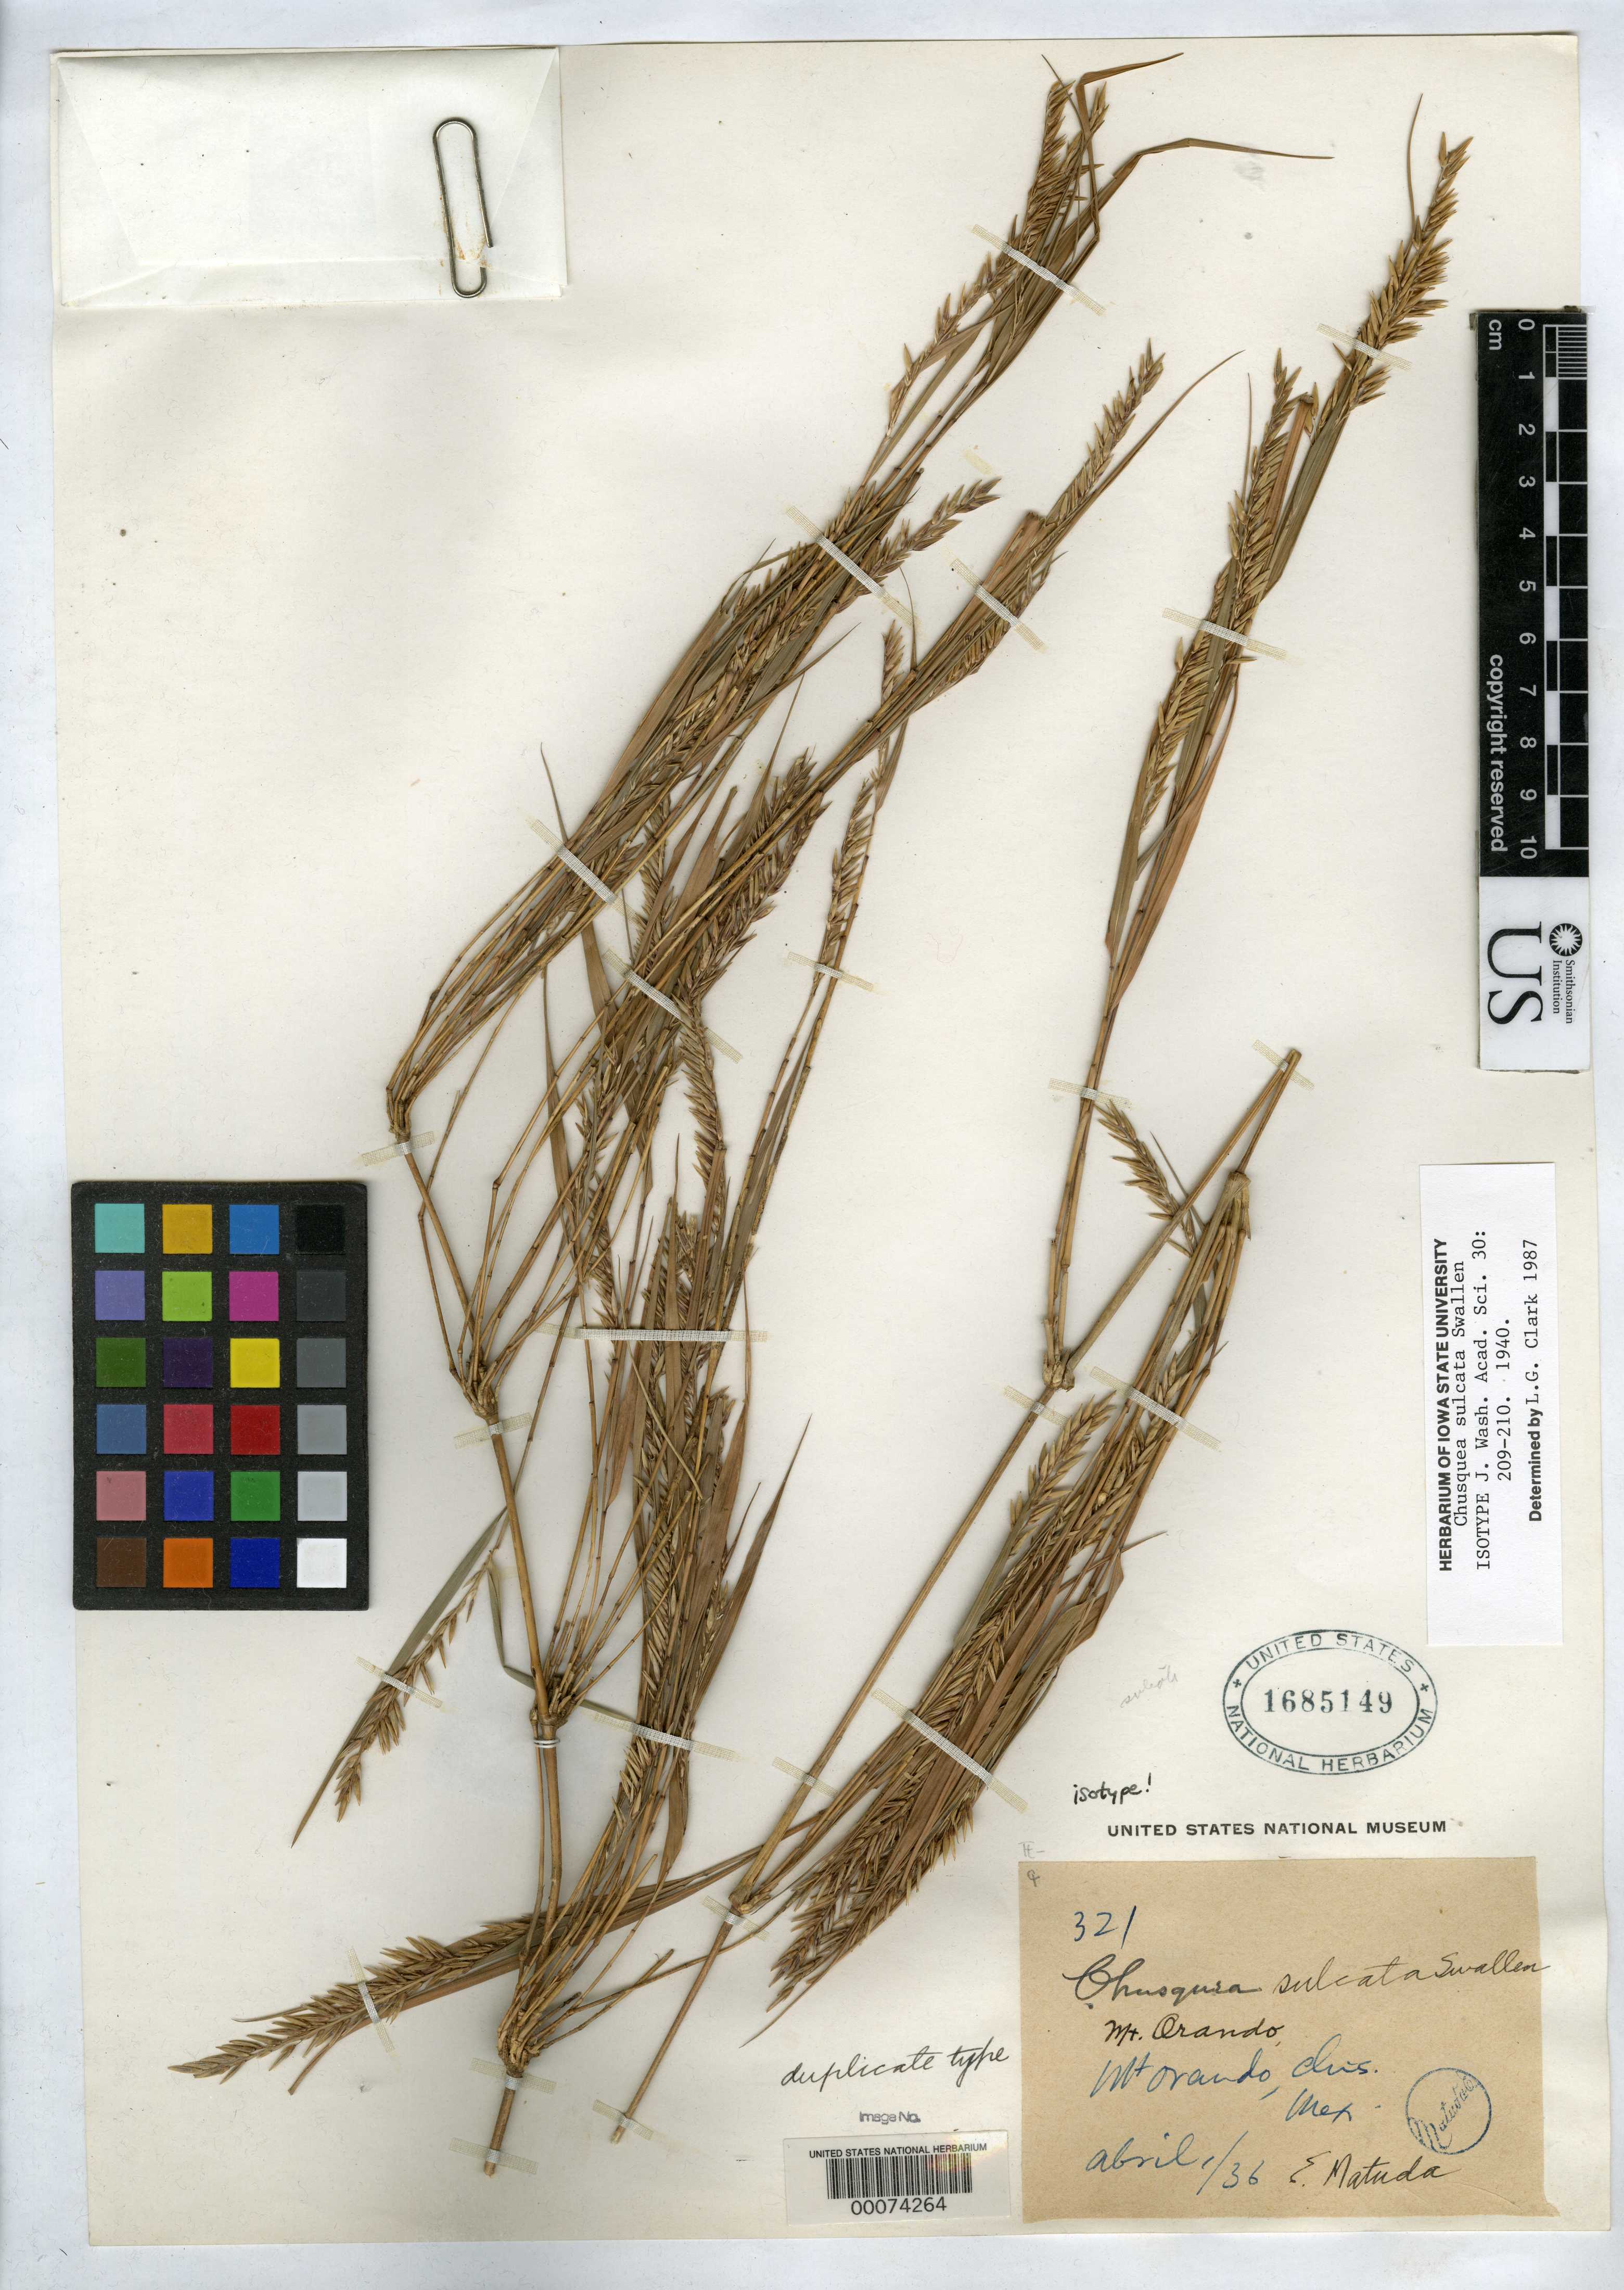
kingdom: Plantae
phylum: Tracheophyta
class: Liliopsida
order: Poales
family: Poaceae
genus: Chusquea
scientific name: Chusquea sulcata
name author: Swallen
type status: Isotype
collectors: E. Matuda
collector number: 321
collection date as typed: Apr 1936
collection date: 1936-04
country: Mexico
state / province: Chiapas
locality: Mt. Ovando.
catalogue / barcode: US 1685149